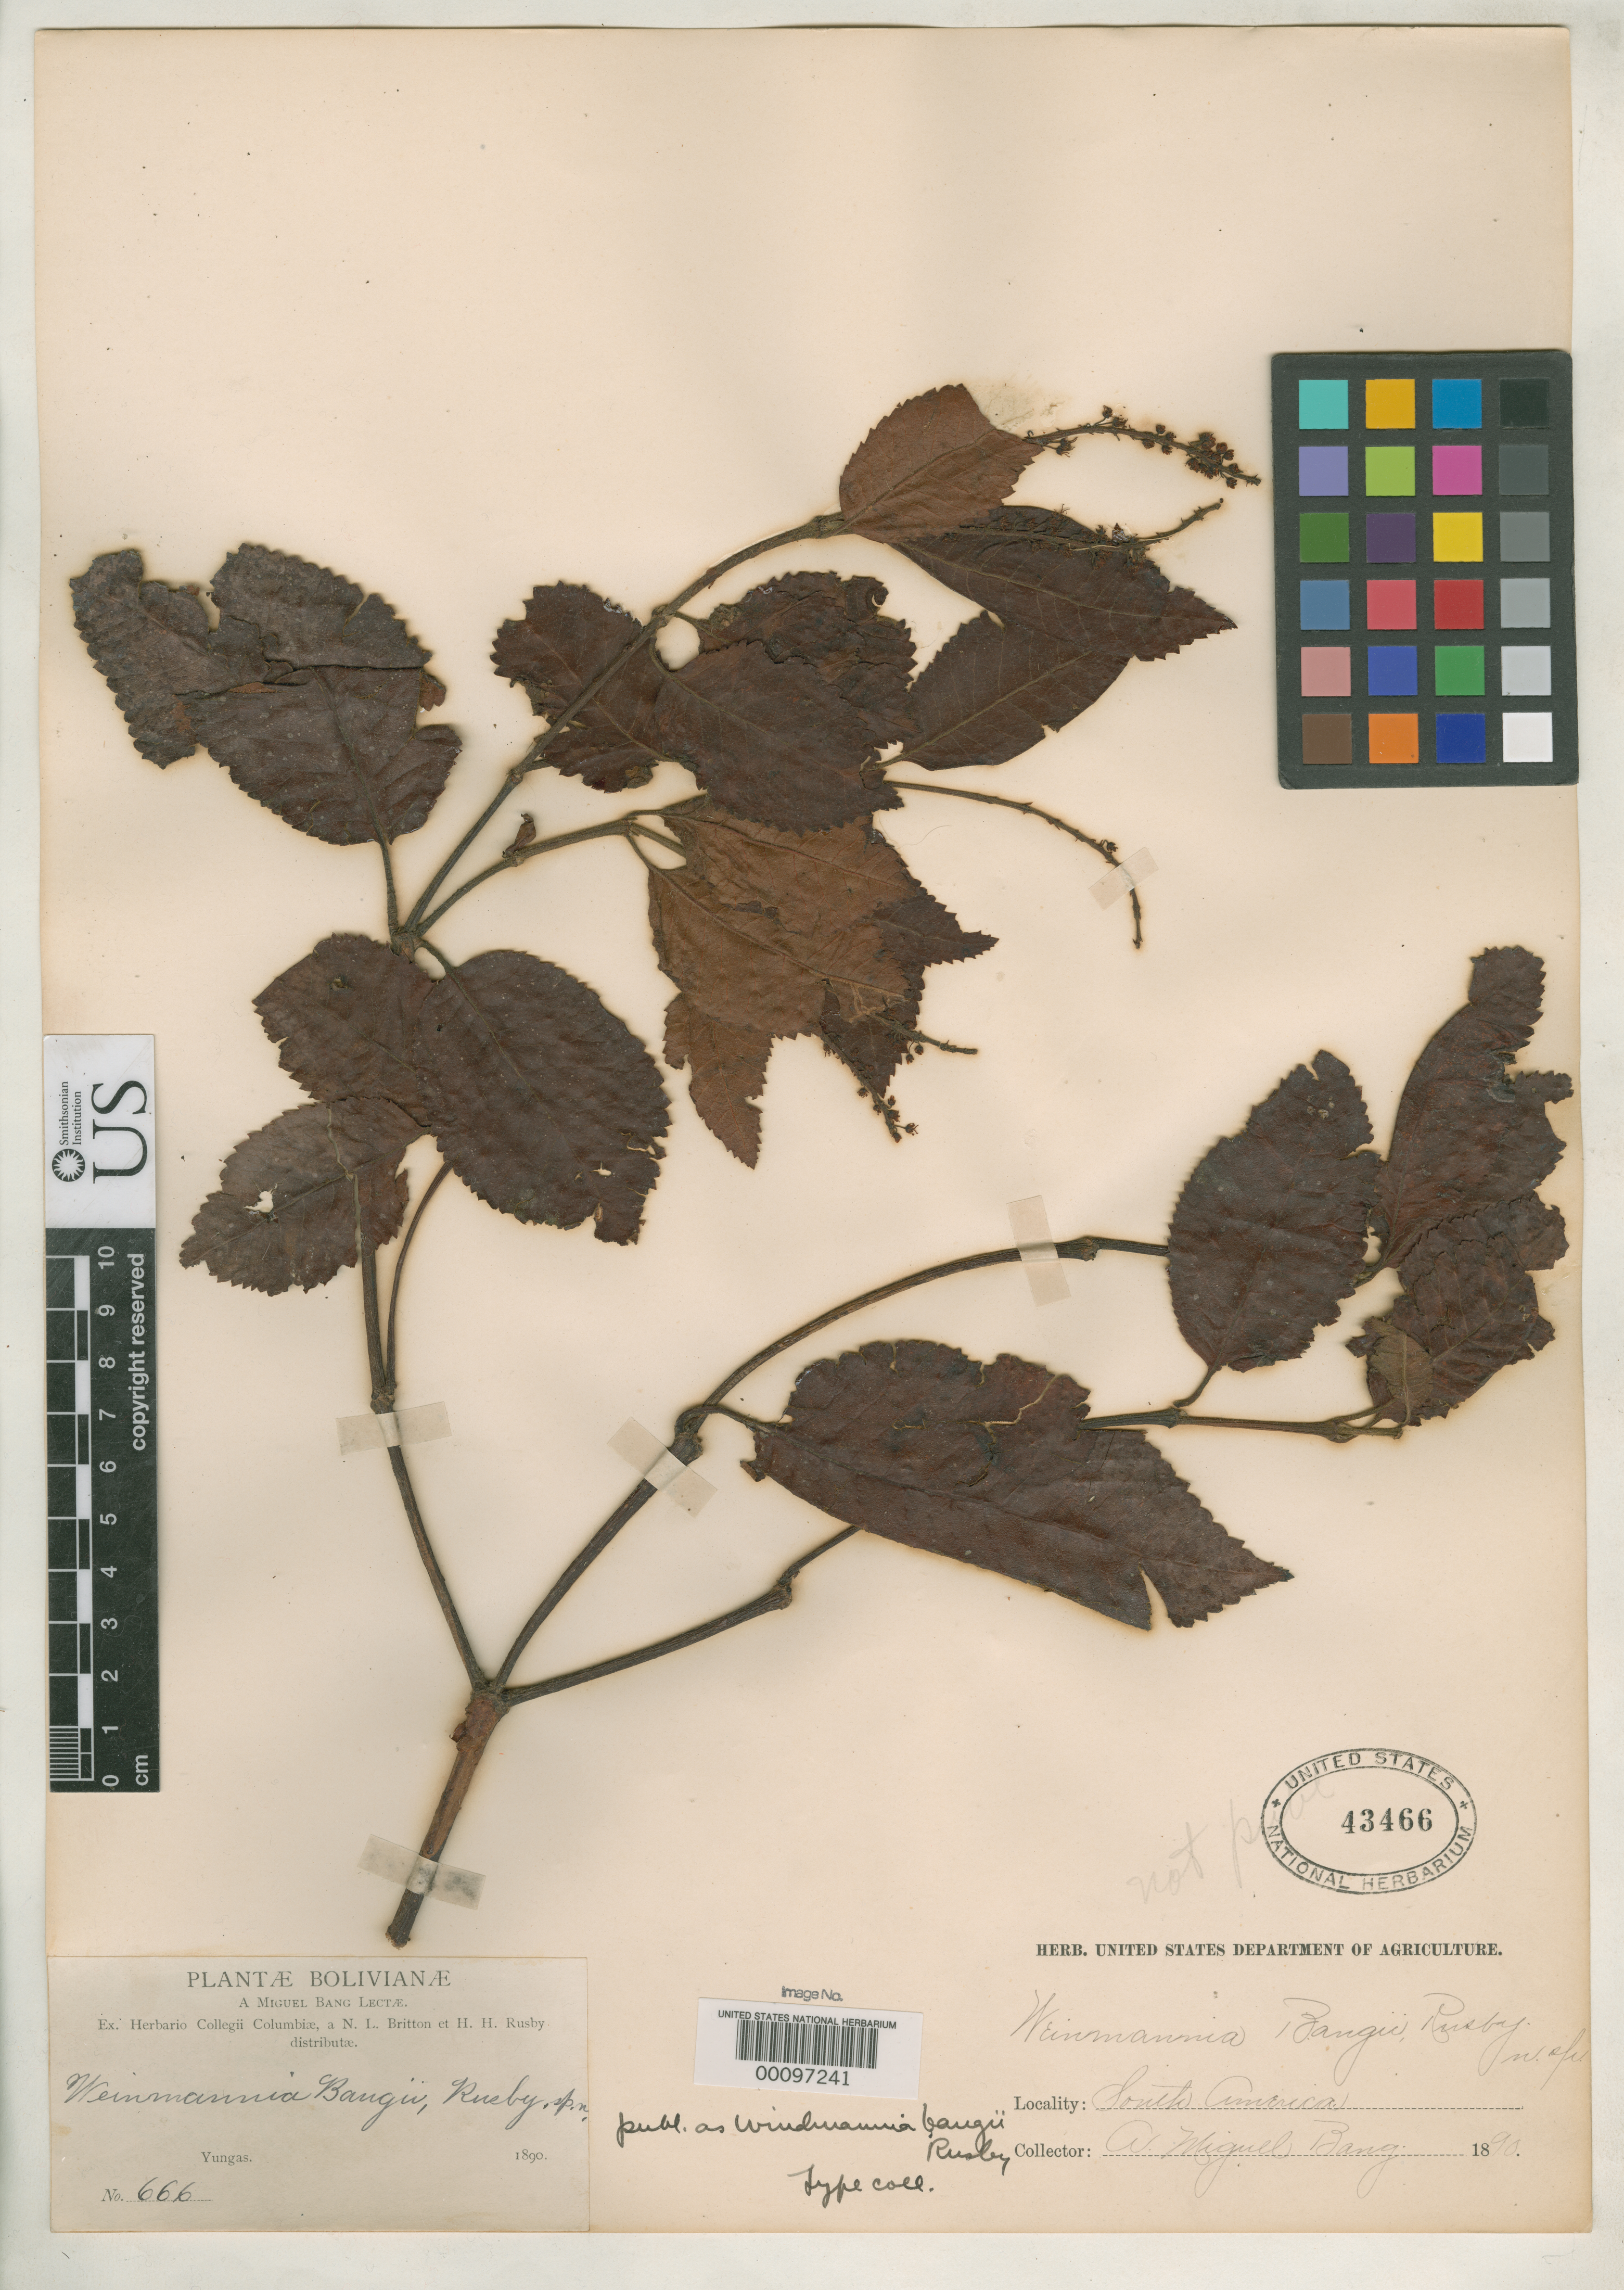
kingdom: Plantae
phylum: Tracheophyta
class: Magnoliopsida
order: Oxalidales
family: Cunoniaceae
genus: Windmannia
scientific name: Windmannia bangii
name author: Rusby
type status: Isotype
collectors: M. Bang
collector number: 666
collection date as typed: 1890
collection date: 1890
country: Bolivia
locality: Yungas.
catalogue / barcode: US 43466